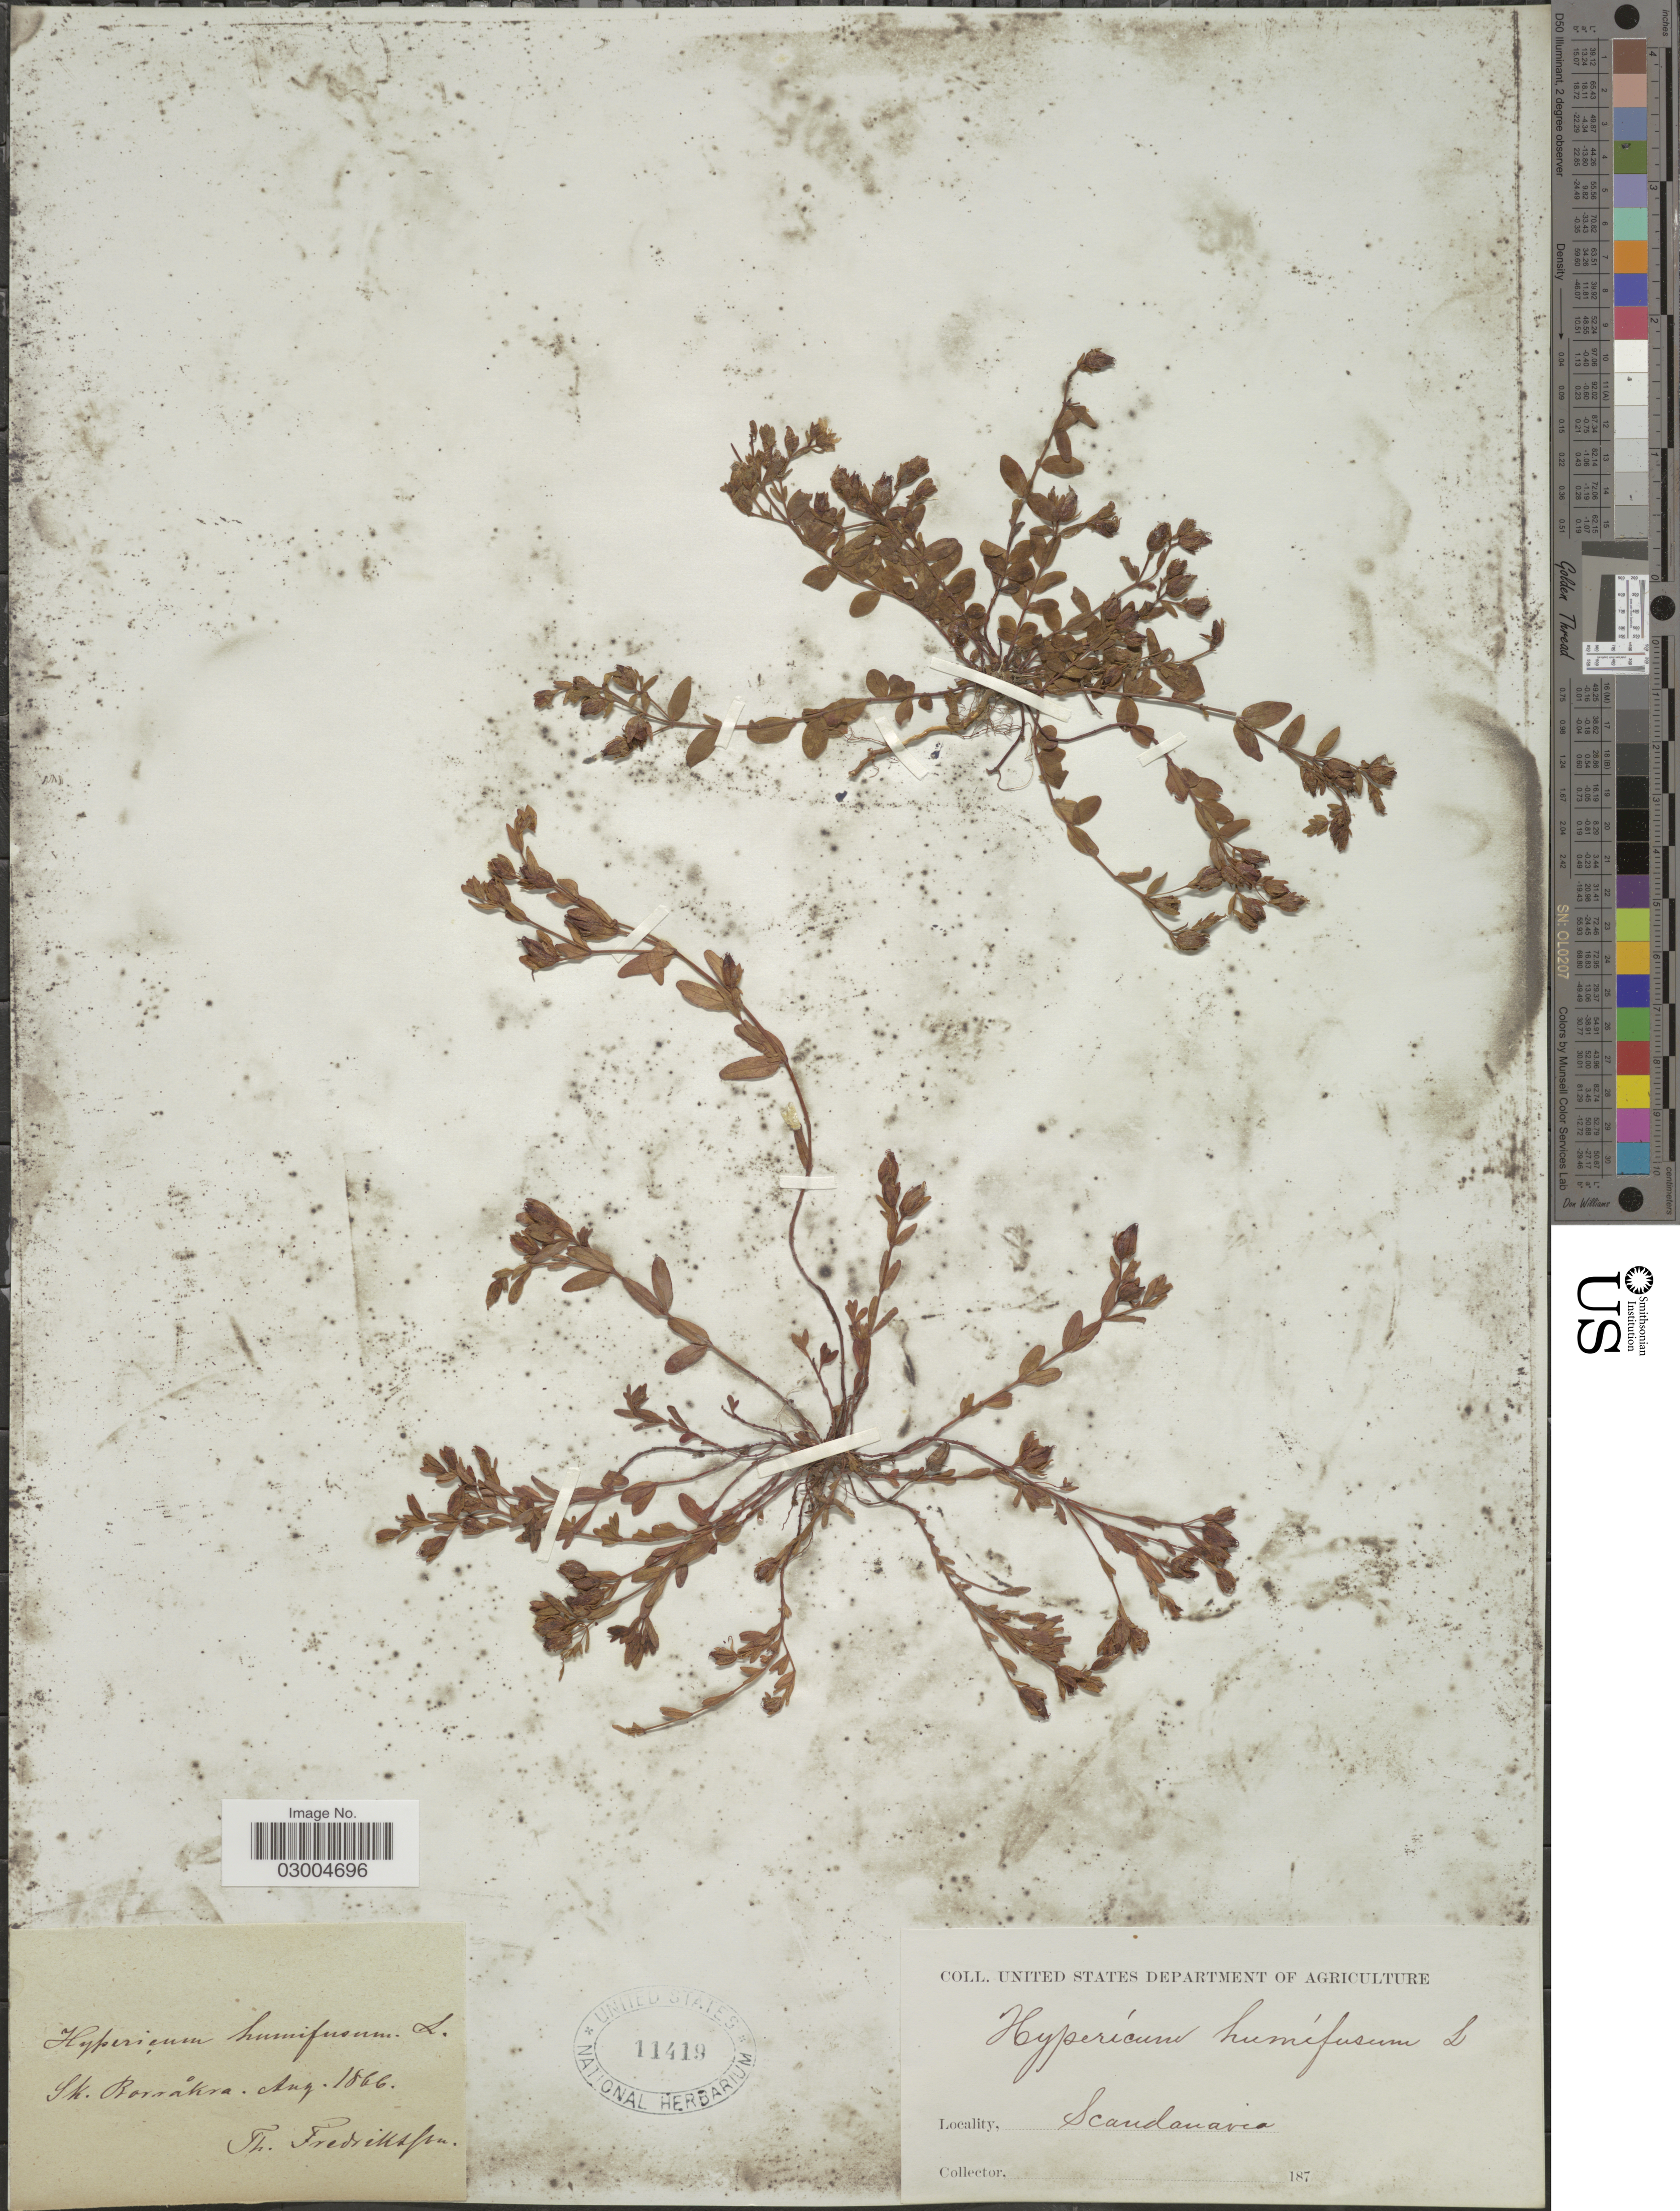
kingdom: Plantae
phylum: Tracheophyta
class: Magnoliopsida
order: Malpighiales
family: Hypericaceae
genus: Hypericum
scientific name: Hypericum humifusum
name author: L.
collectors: T. Fredriksson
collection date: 1866-08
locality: Scandinavia. Sk. Borrakra.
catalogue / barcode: US 11419